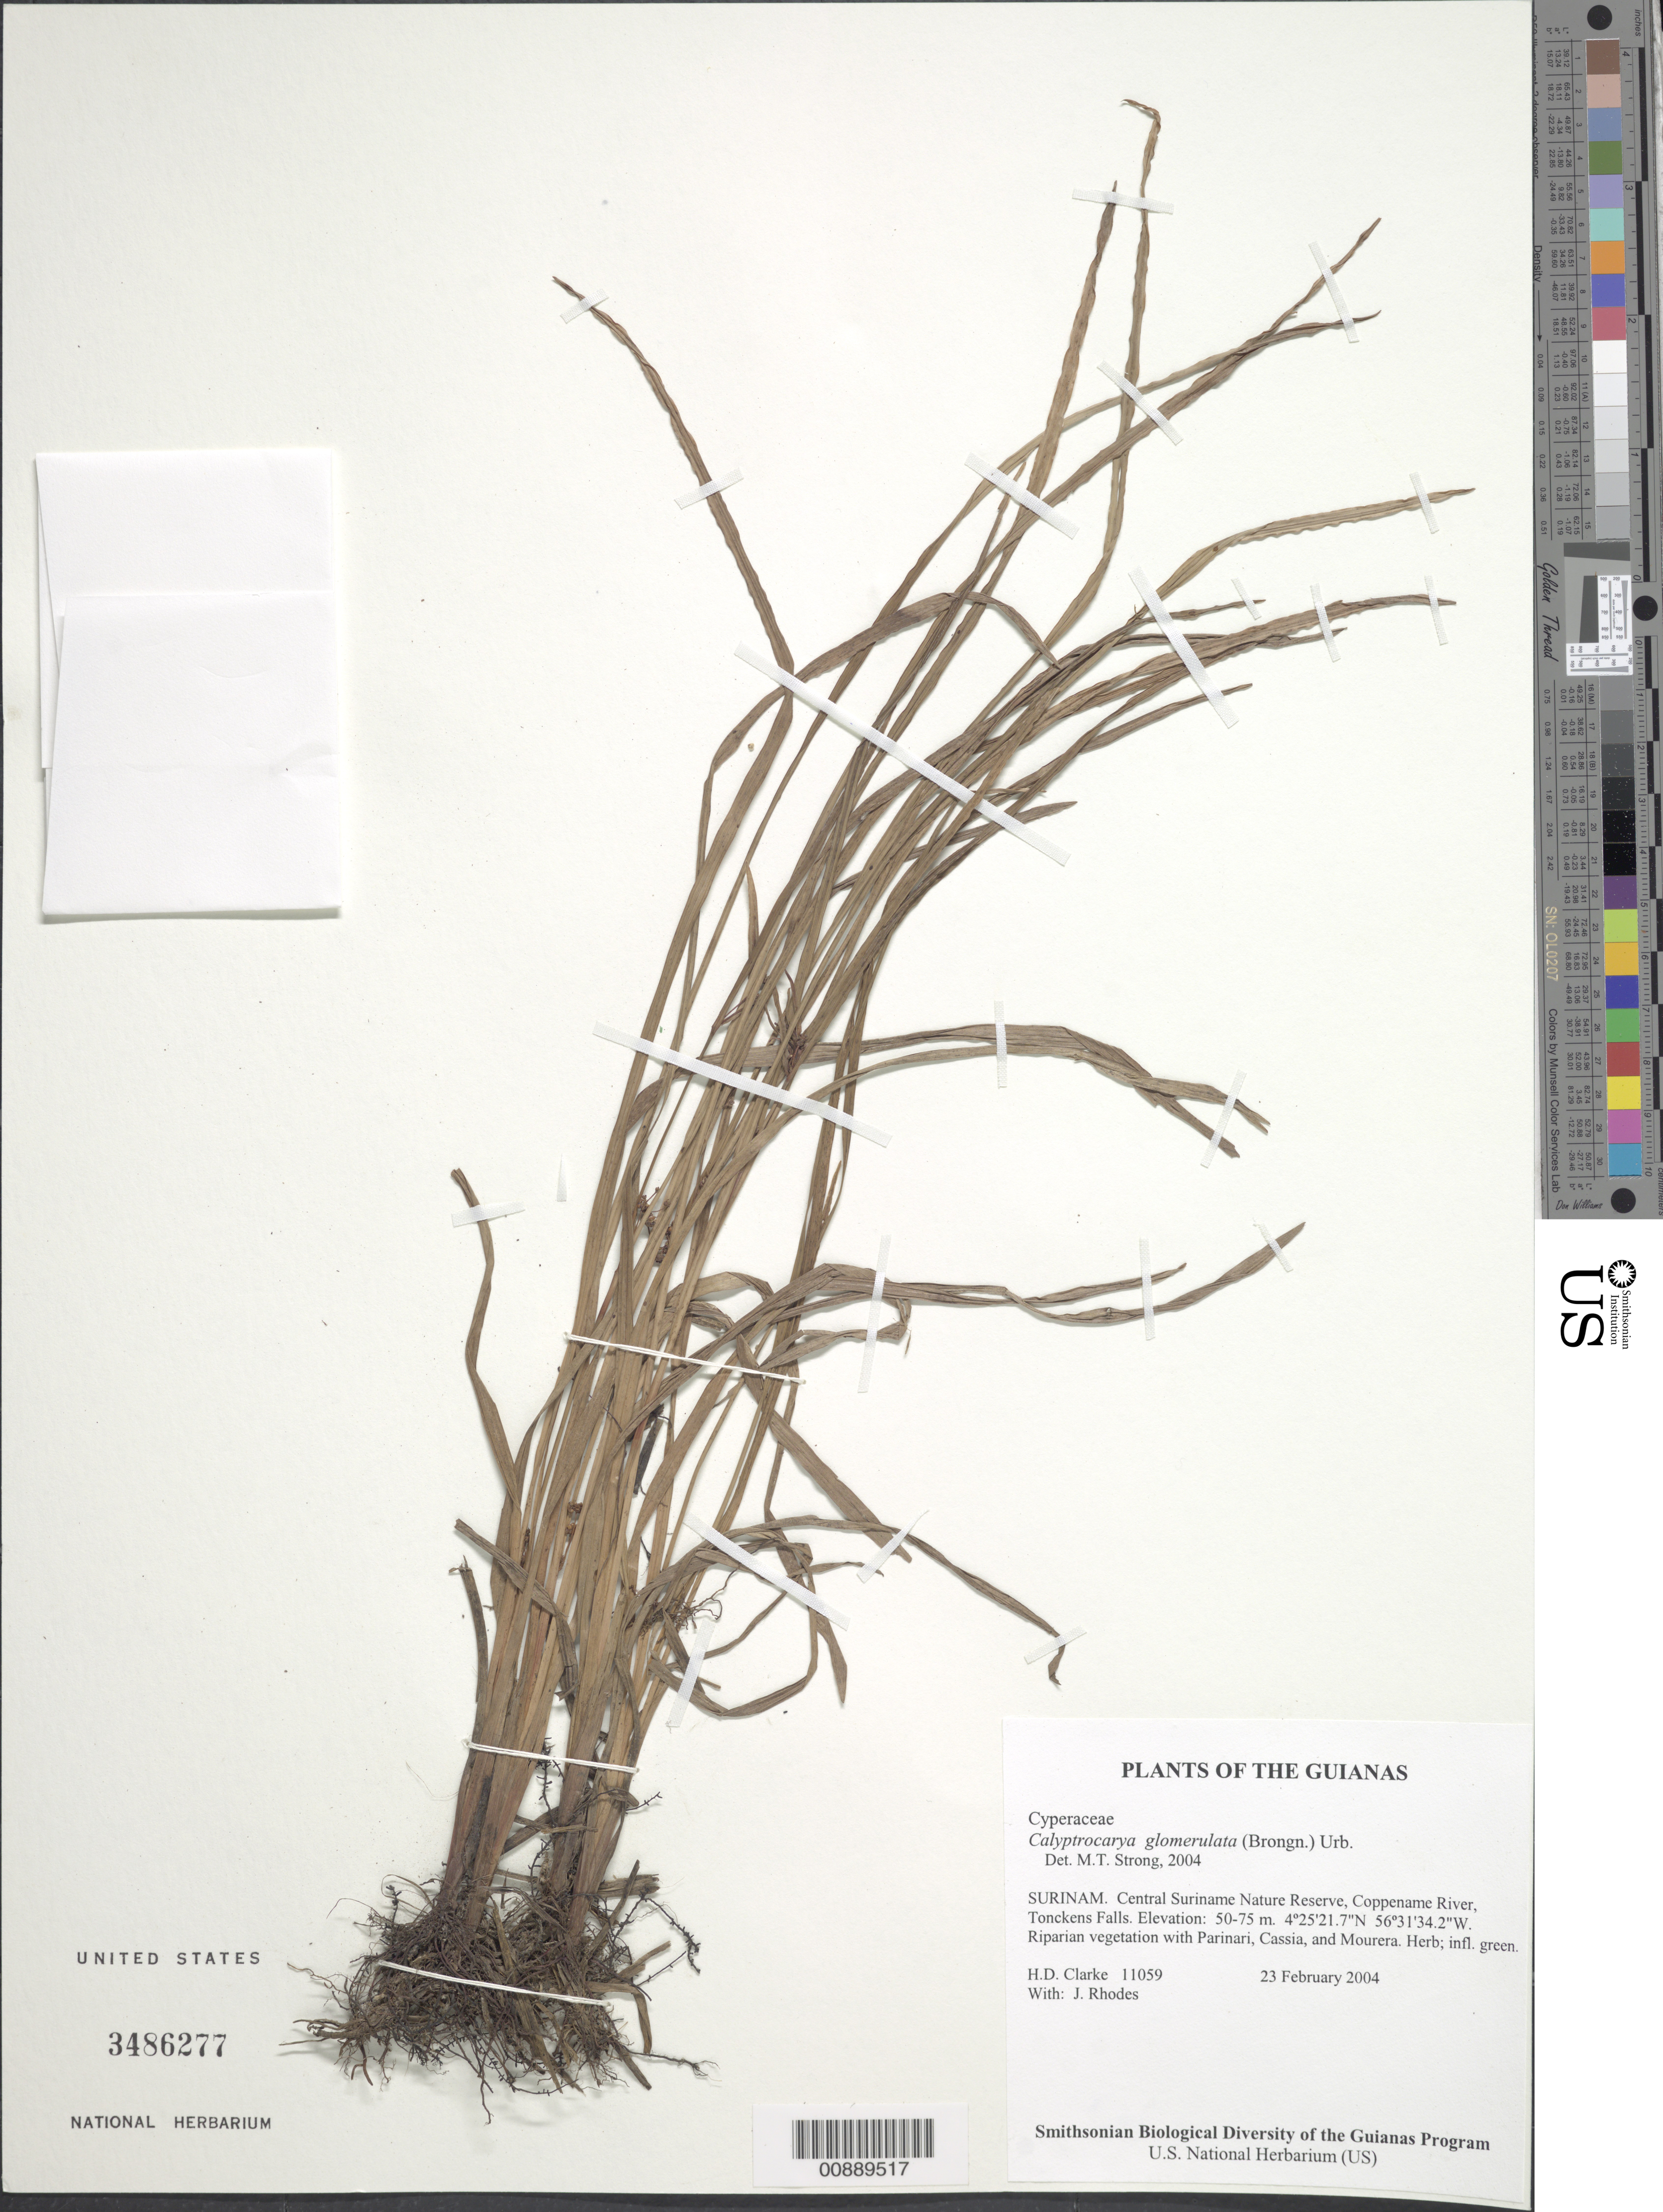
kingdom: Plantae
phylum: Tracheophyta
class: Liliopsida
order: Poales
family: Cyperaceae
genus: Calyptrocarya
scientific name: Calyptrocarya glomerulata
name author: (Brongn.) Urb.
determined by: Strong, M. T., (US), Smithsonian Institution - National Museum of Natural History (UNITED STATES)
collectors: H. D. Clarke & J. Rhodes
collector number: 11059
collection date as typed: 23 February 2004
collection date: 2004-02-23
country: Suriname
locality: Central Suriname Nature Reserve, Coppename River, Tonckens Falls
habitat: Riparian vegetation with Parinari, Cassia, and Mourera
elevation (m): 50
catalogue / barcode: US 3486277